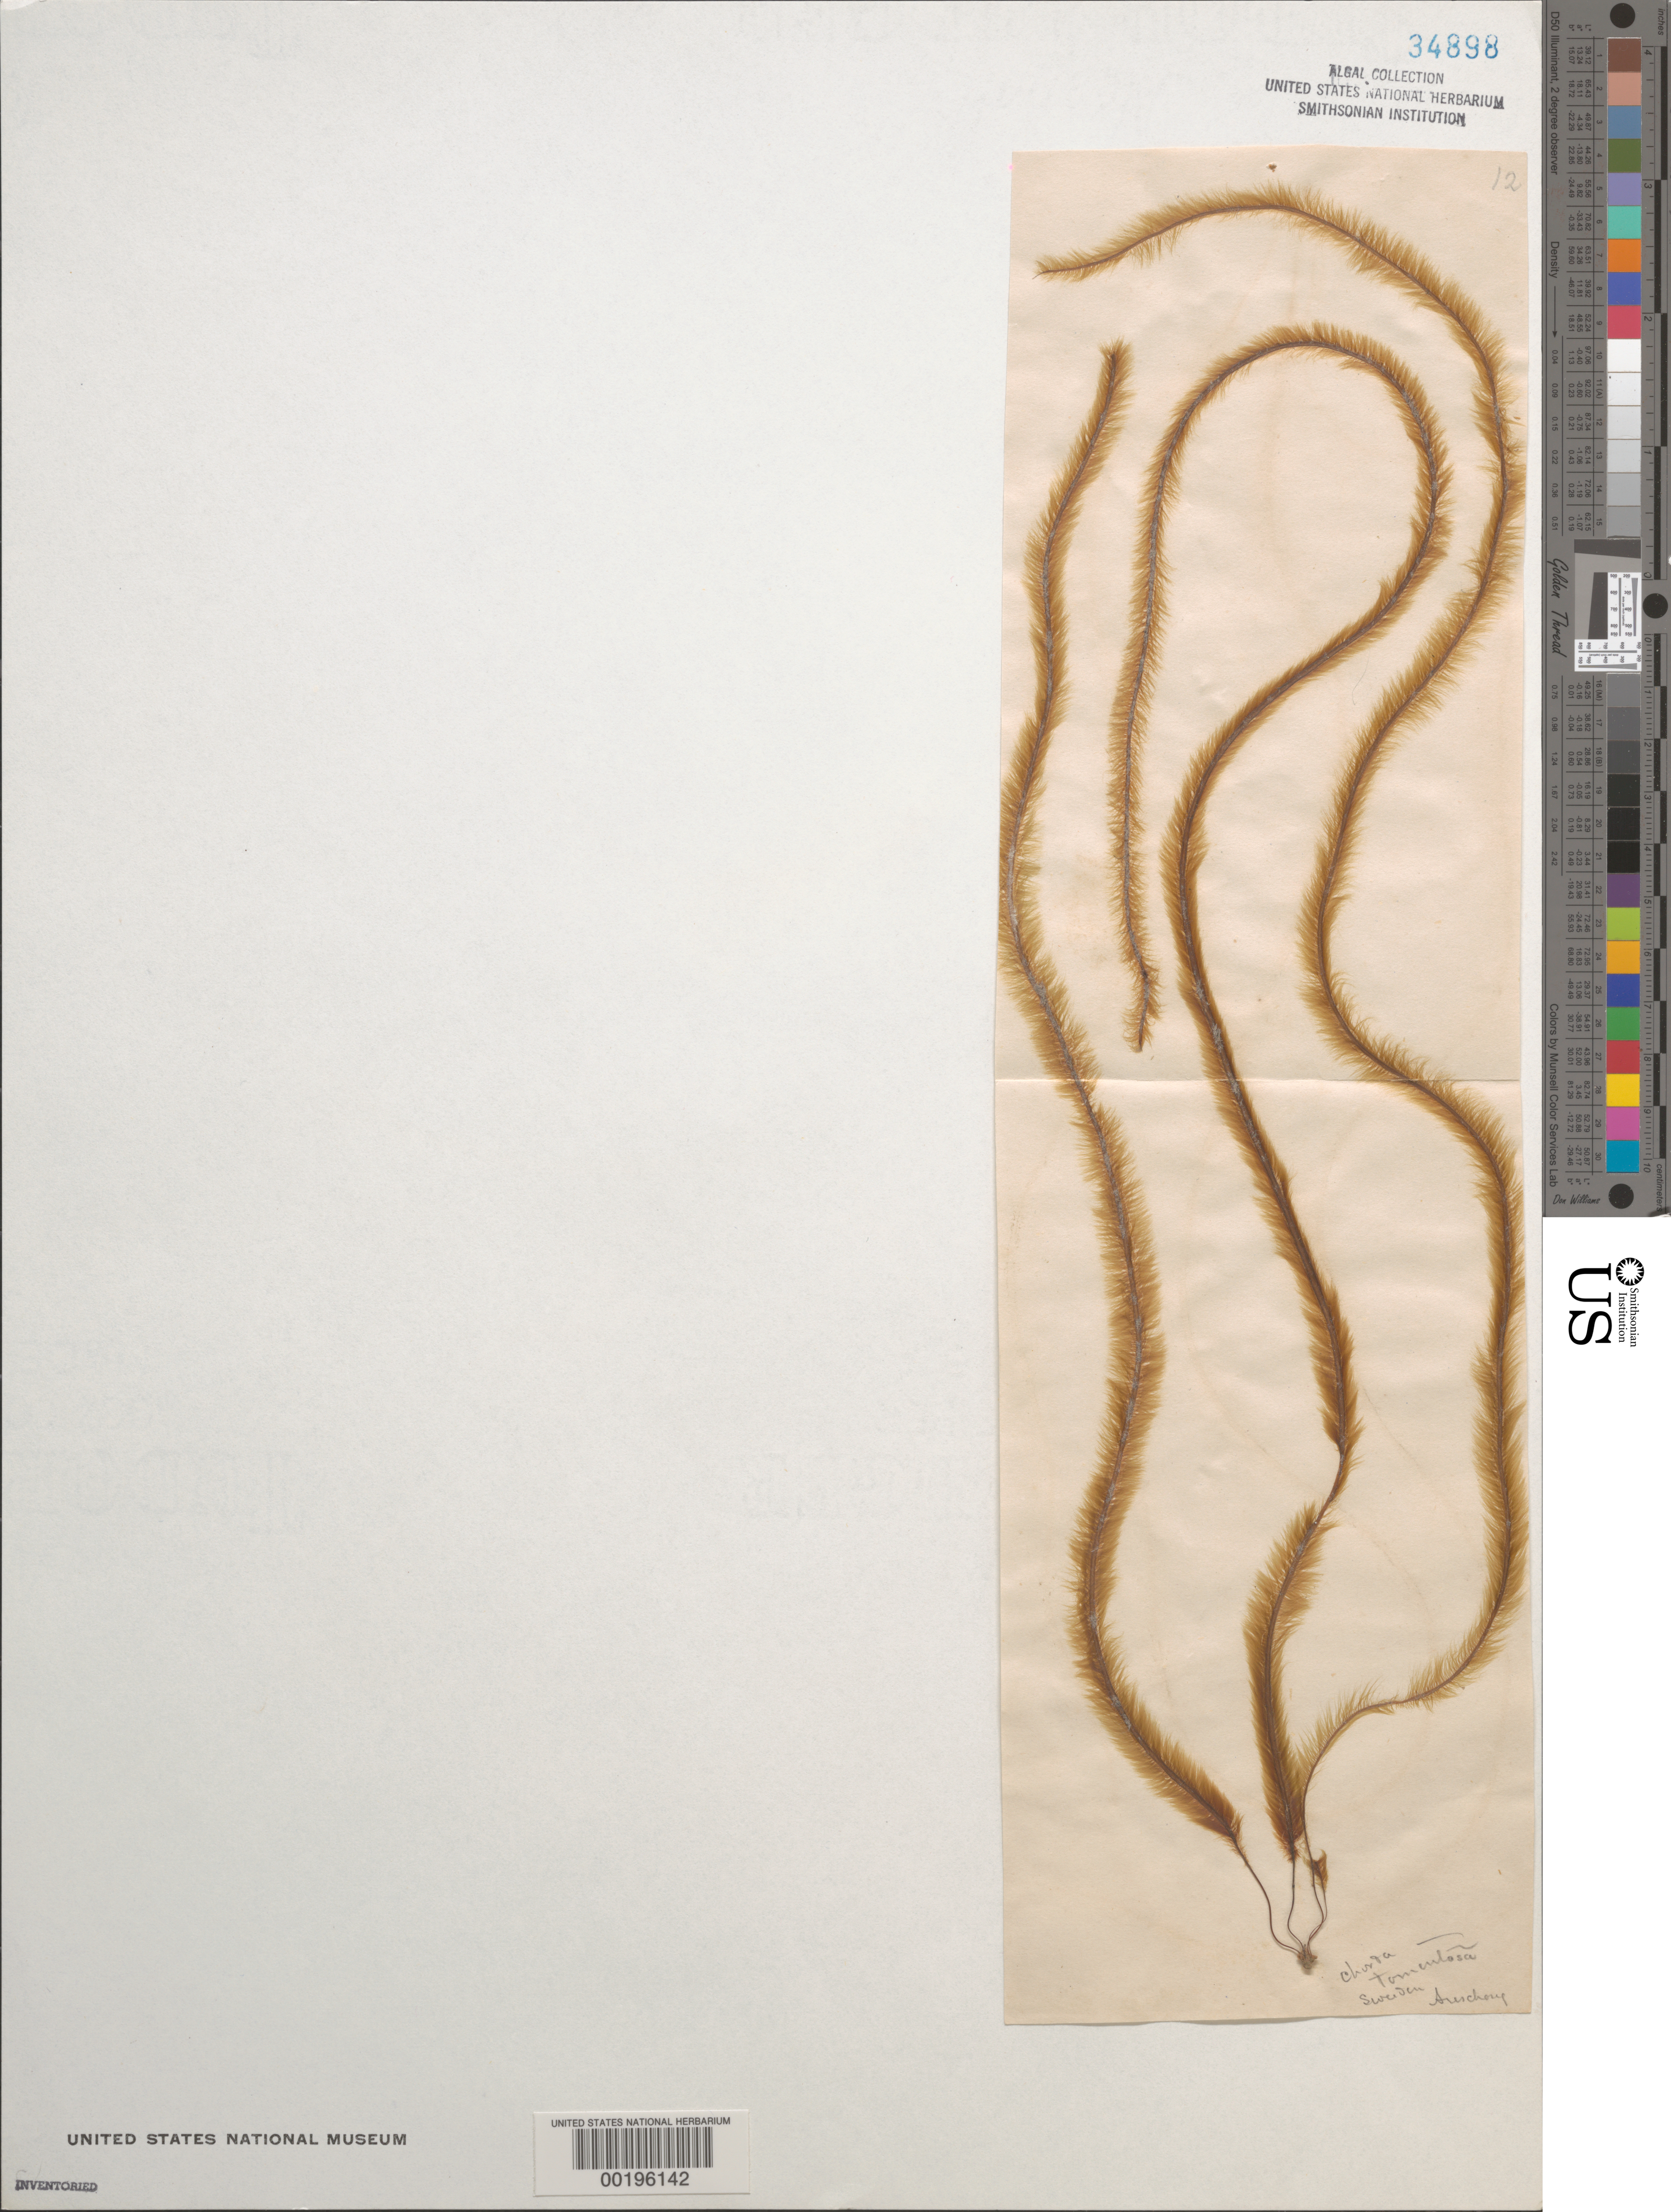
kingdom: Chromista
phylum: Ochrophyta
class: Phaeophyceae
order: Tilopteridales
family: Halosiphonaceae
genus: Halosiphon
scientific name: Halosiphon tomentosus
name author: (Lyngb.) Jaasund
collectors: A. Areschoug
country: Sweden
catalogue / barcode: US 34898